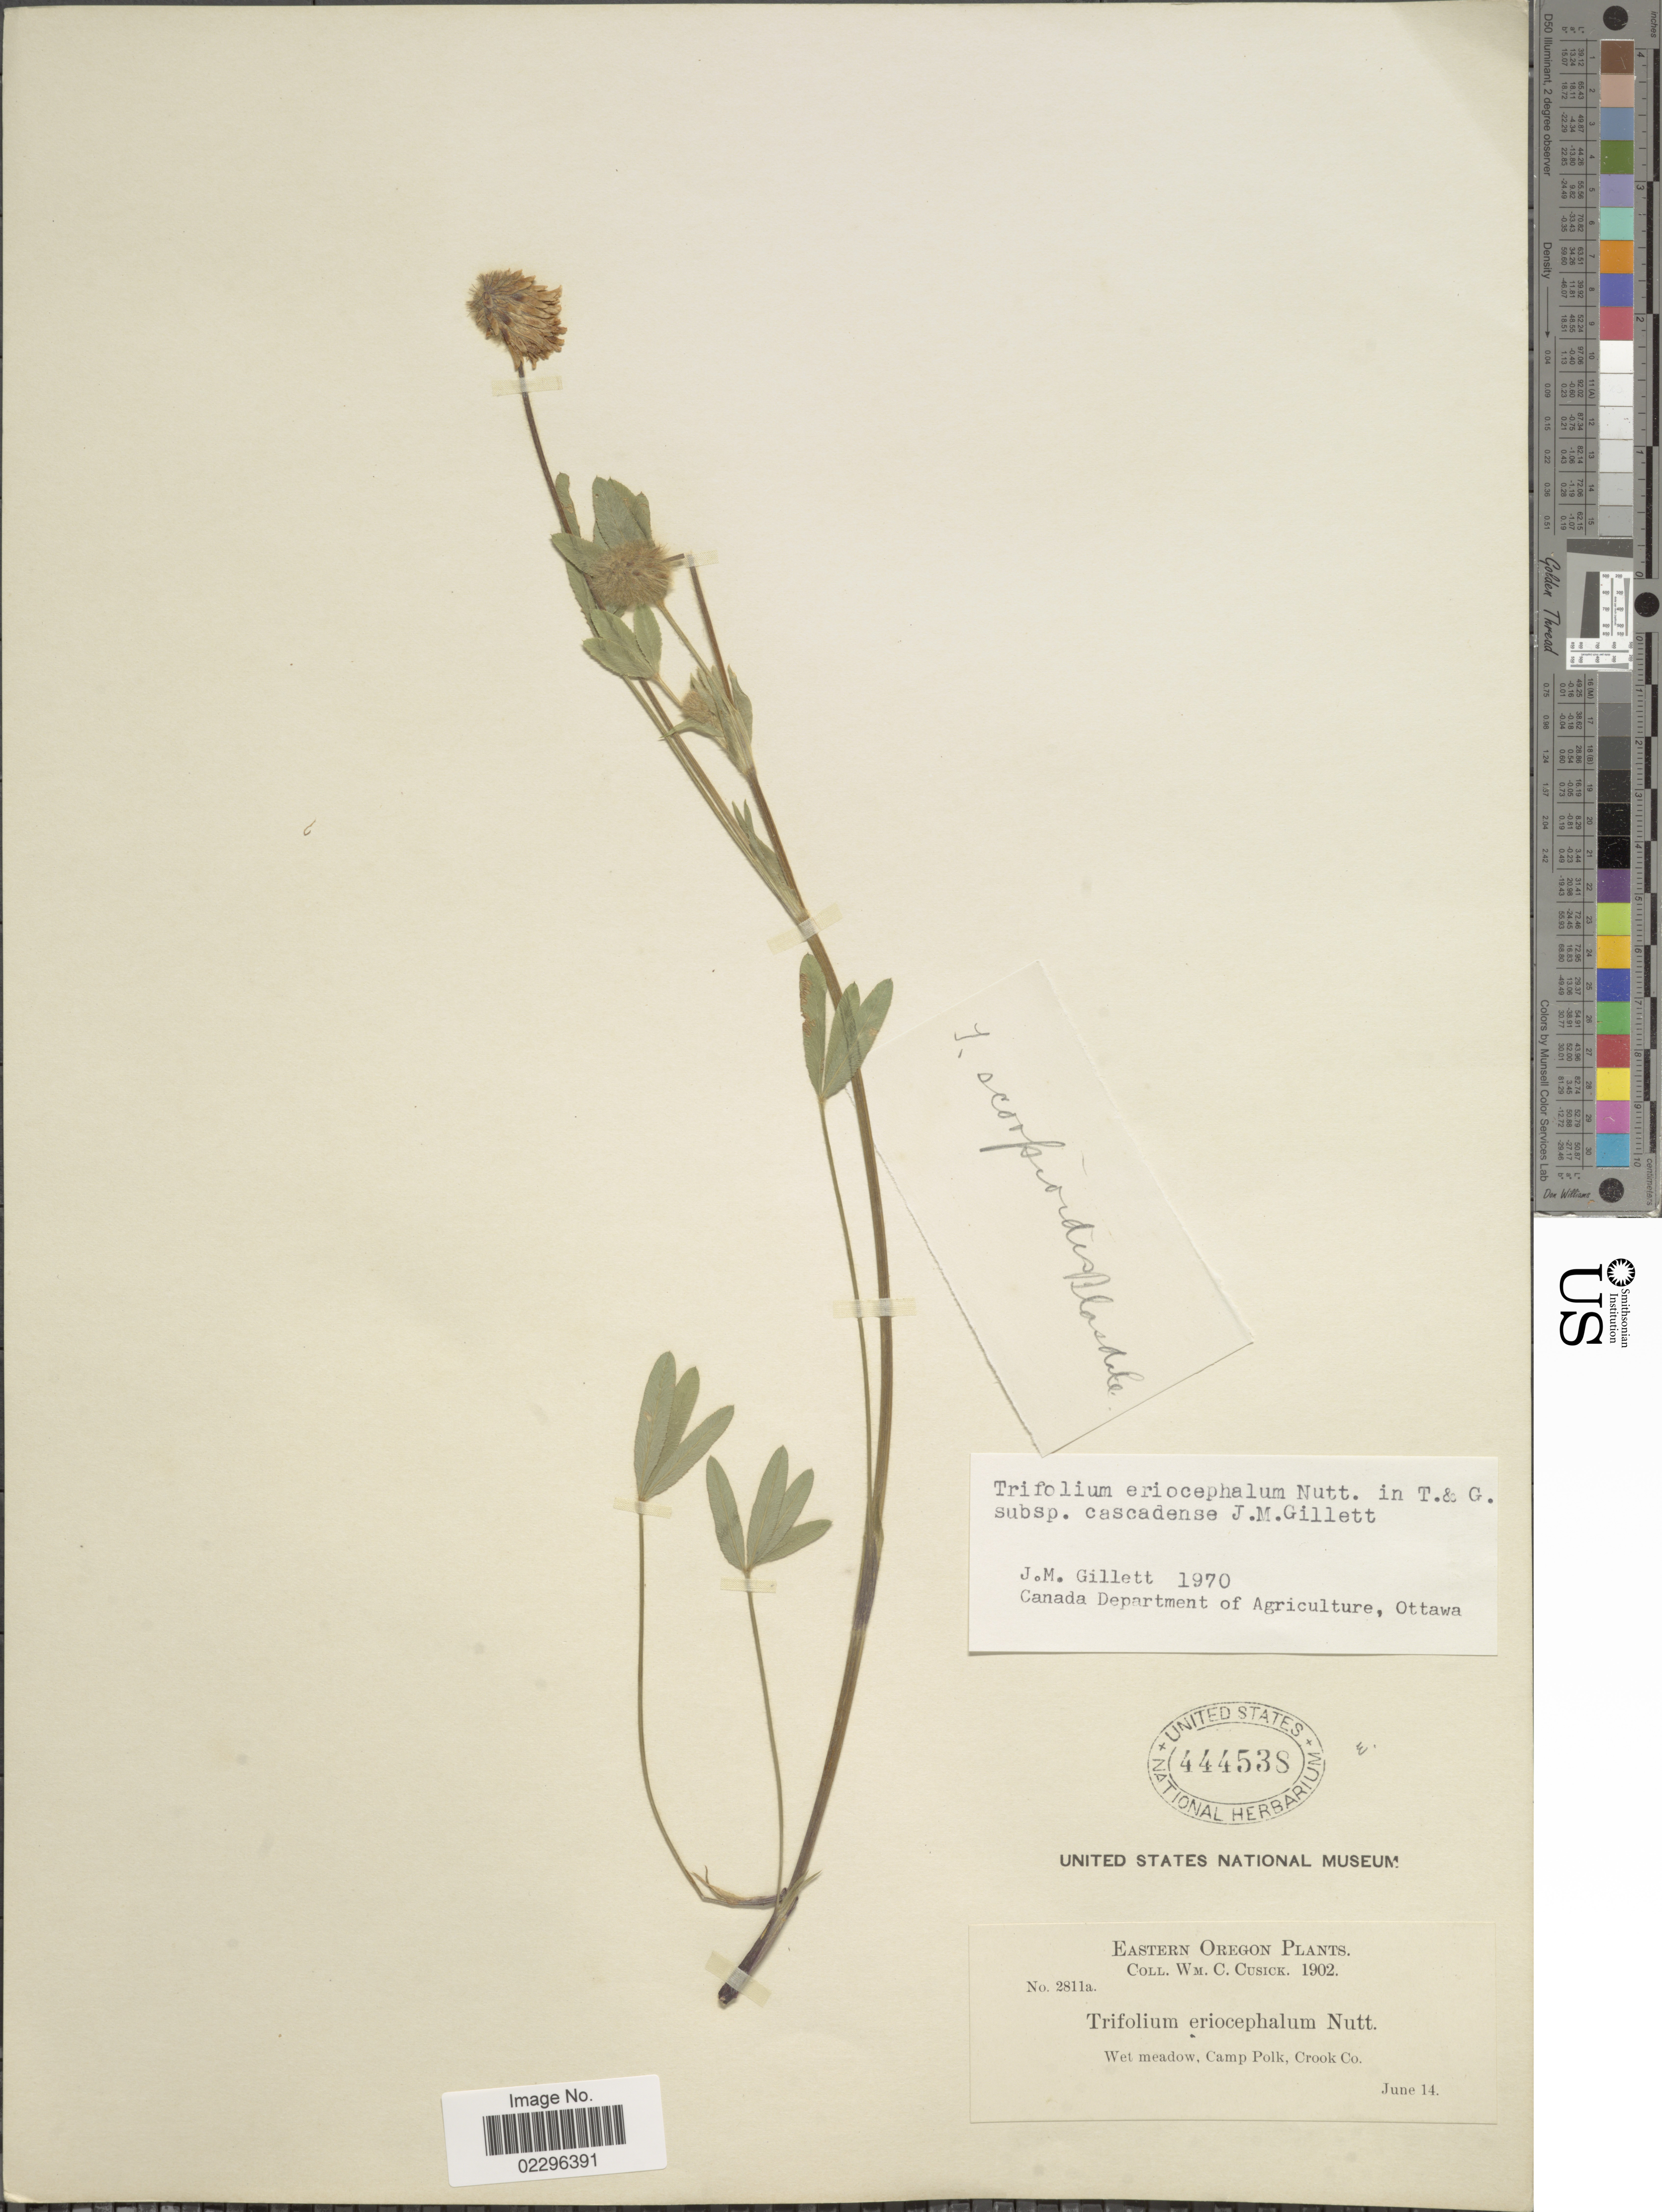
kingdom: Plantae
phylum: Tracheophyta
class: Magnoliopsida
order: Fabales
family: Fabaceae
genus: Trifolium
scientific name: Trifolium eriocephalum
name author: Nutt.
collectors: W. C. Cusick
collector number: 2811a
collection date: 1902-06-14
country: United States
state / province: Oregon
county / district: Crook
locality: Eastern Oregon. Pamp Polk, Crook Co.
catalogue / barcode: US 444538